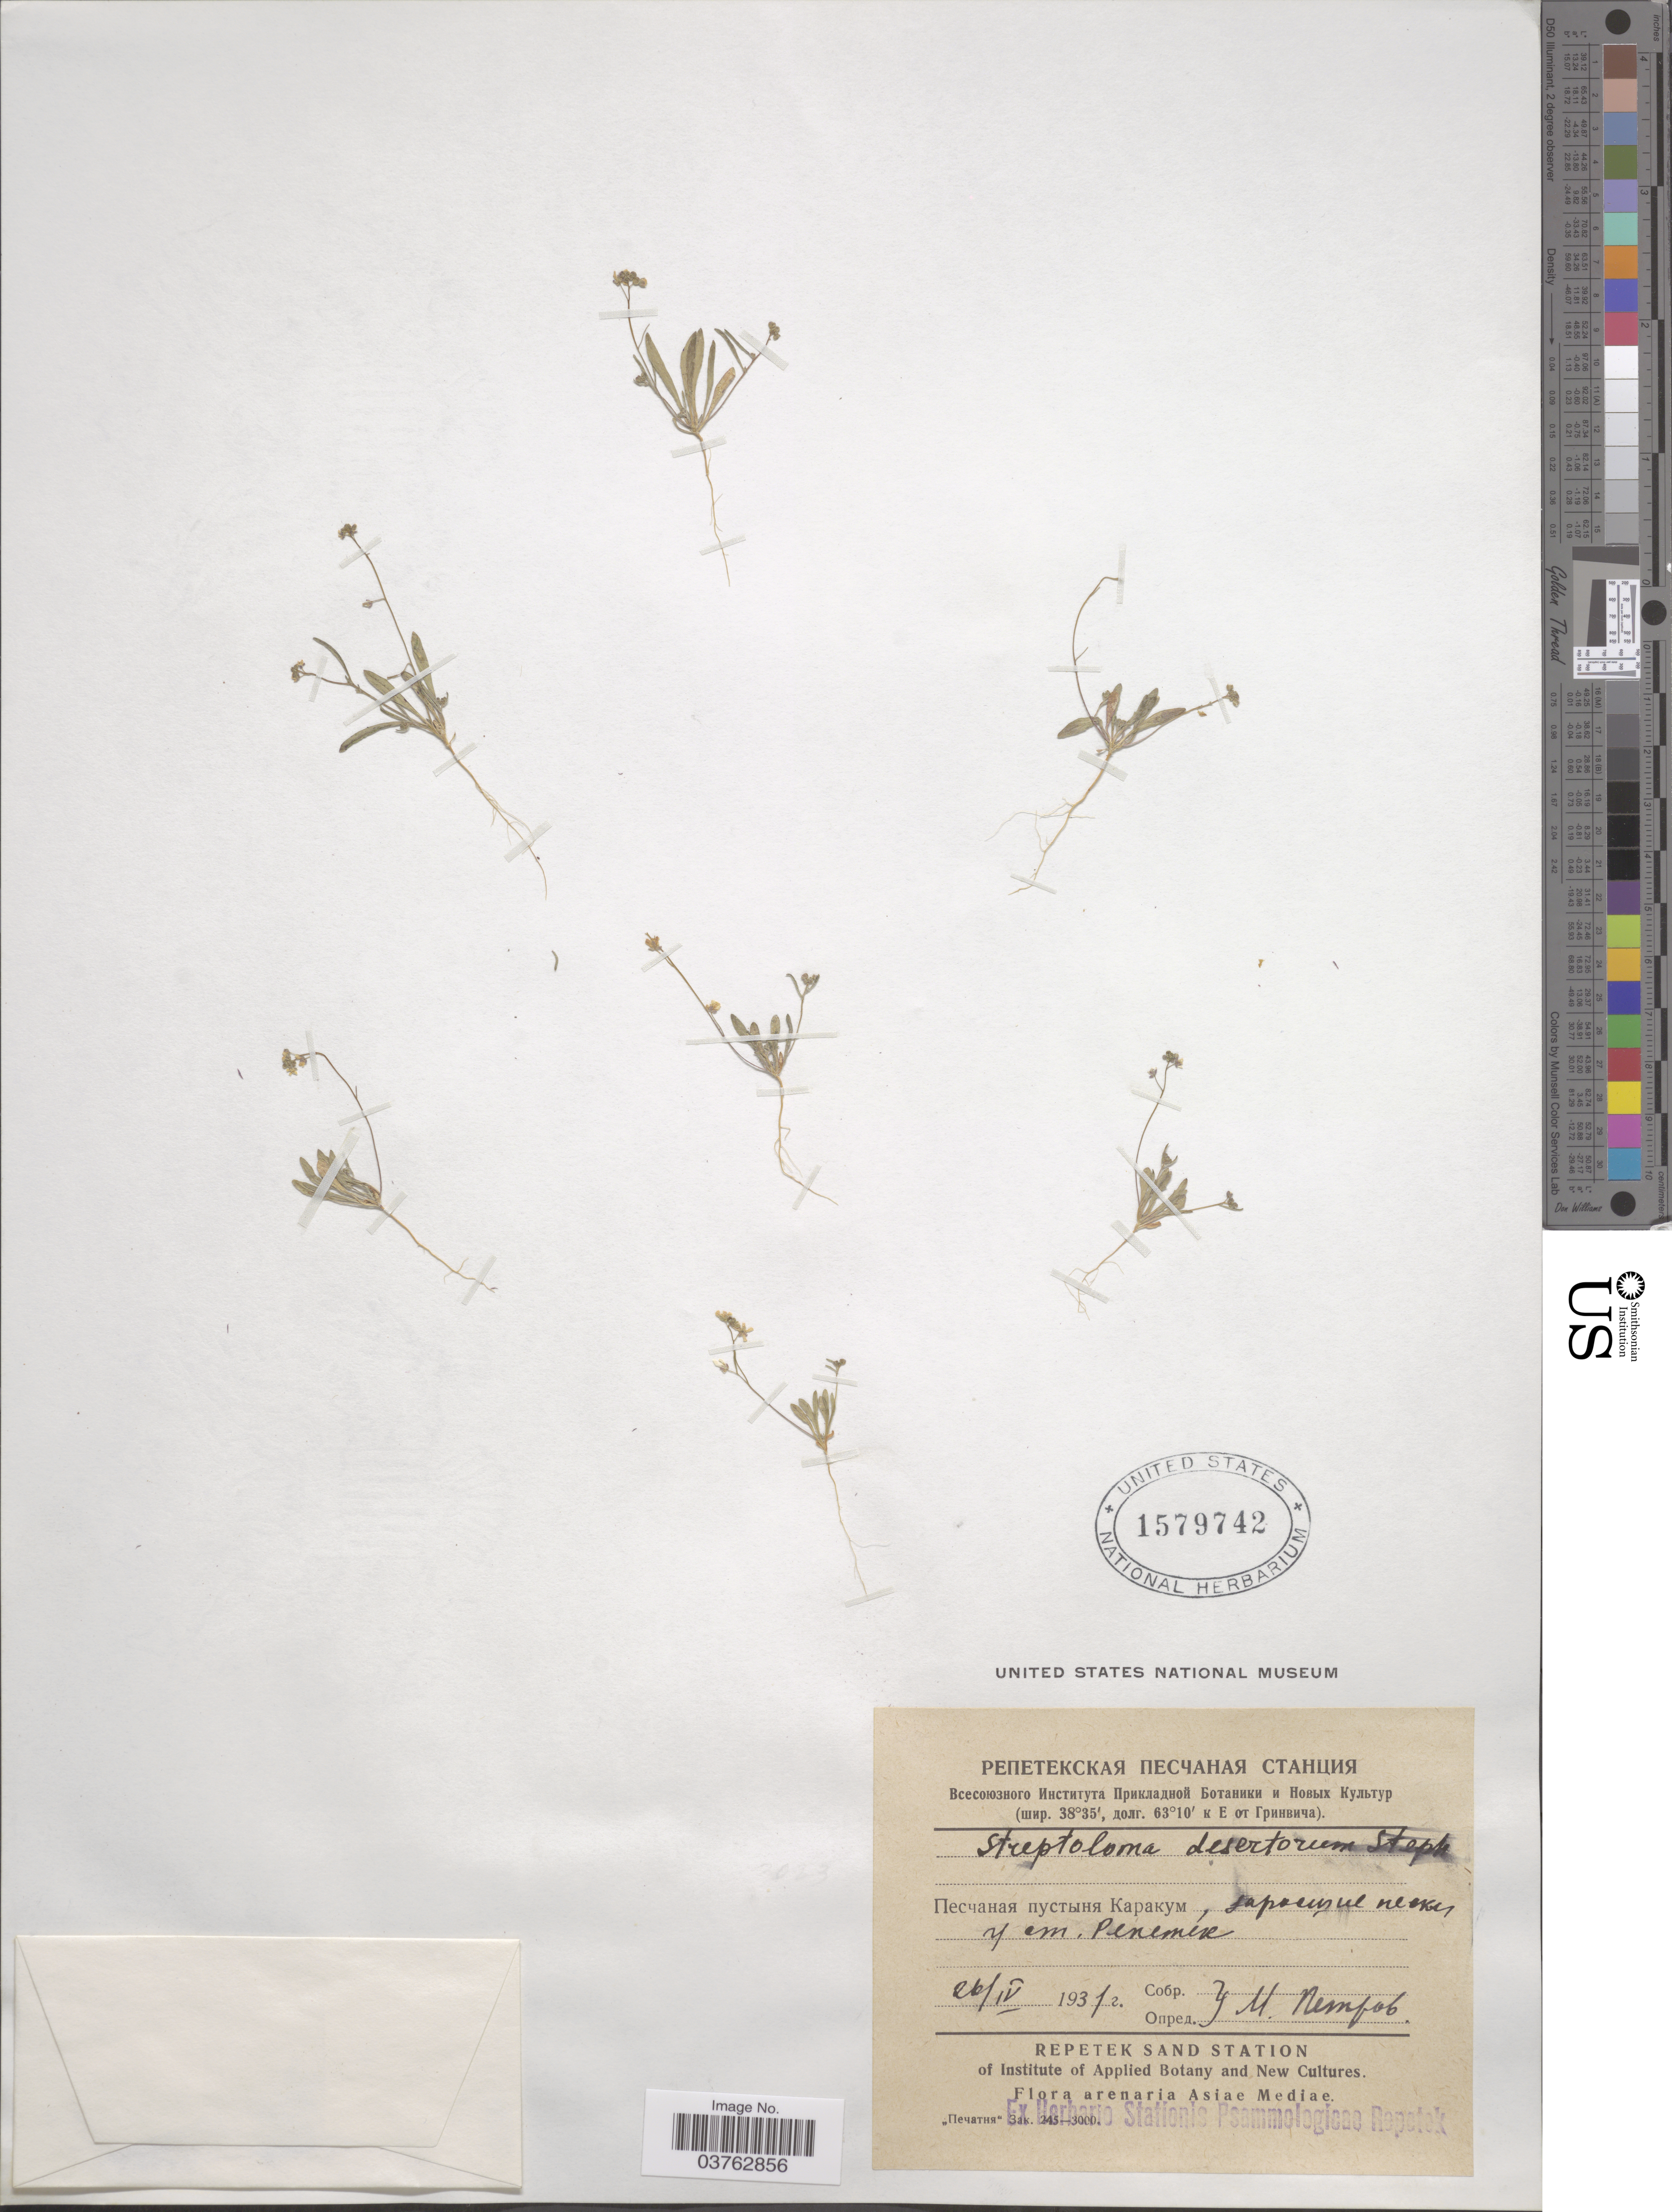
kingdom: Plantae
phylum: Tracheophyta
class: Magnoliopsida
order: Brassicales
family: Brassicaceae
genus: Streptoloma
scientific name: Streptoloma desertorum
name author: Bunge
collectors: M. Petrov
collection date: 1931-04-26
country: Turkmenistan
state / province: Lebap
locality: Karakum Desert, Repetek Station.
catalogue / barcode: US 1579742